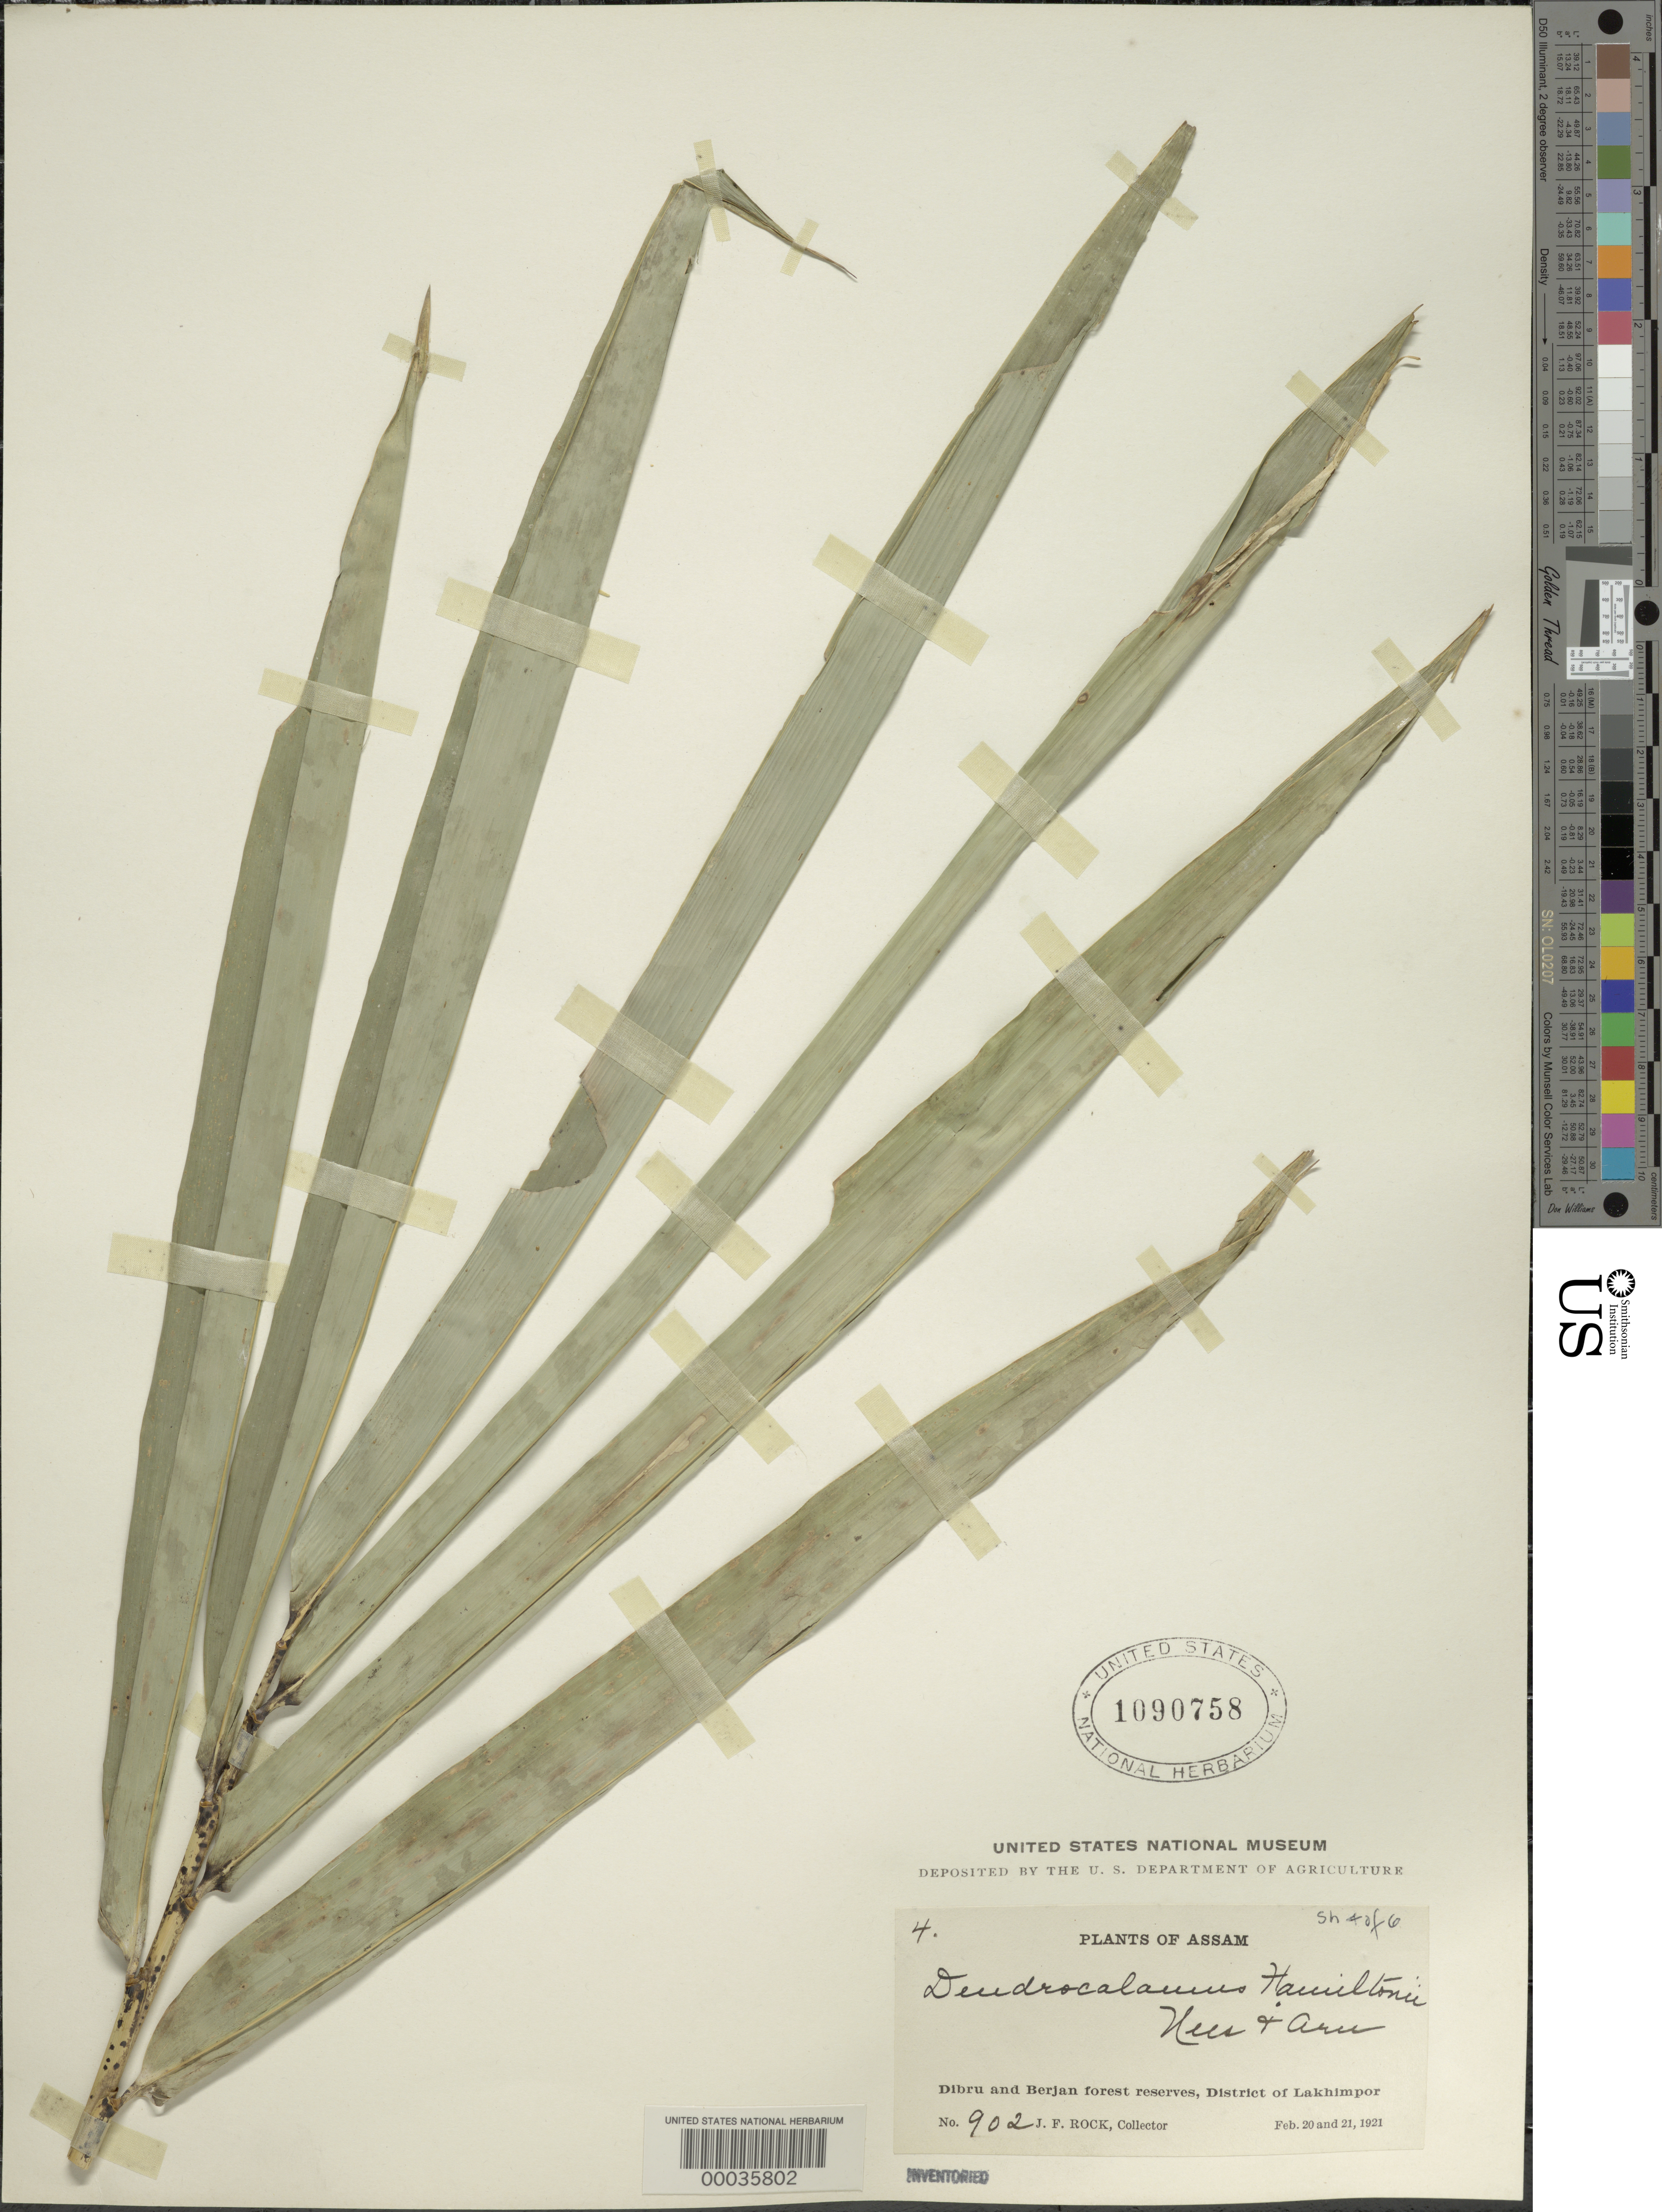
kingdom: Plantae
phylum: Tracheophyta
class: Liliopsida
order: Poales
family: Poaceae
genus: Dendrocalamus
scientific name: Dendrocalamus hamiltonii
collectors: J. F. Rock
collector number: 902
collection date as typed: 20 Feb 1921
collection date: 1921-02-20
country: India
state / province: Assam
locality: Dibru and Berjan forest reserves, District of Lakhimpor.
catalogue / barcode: US 1090758